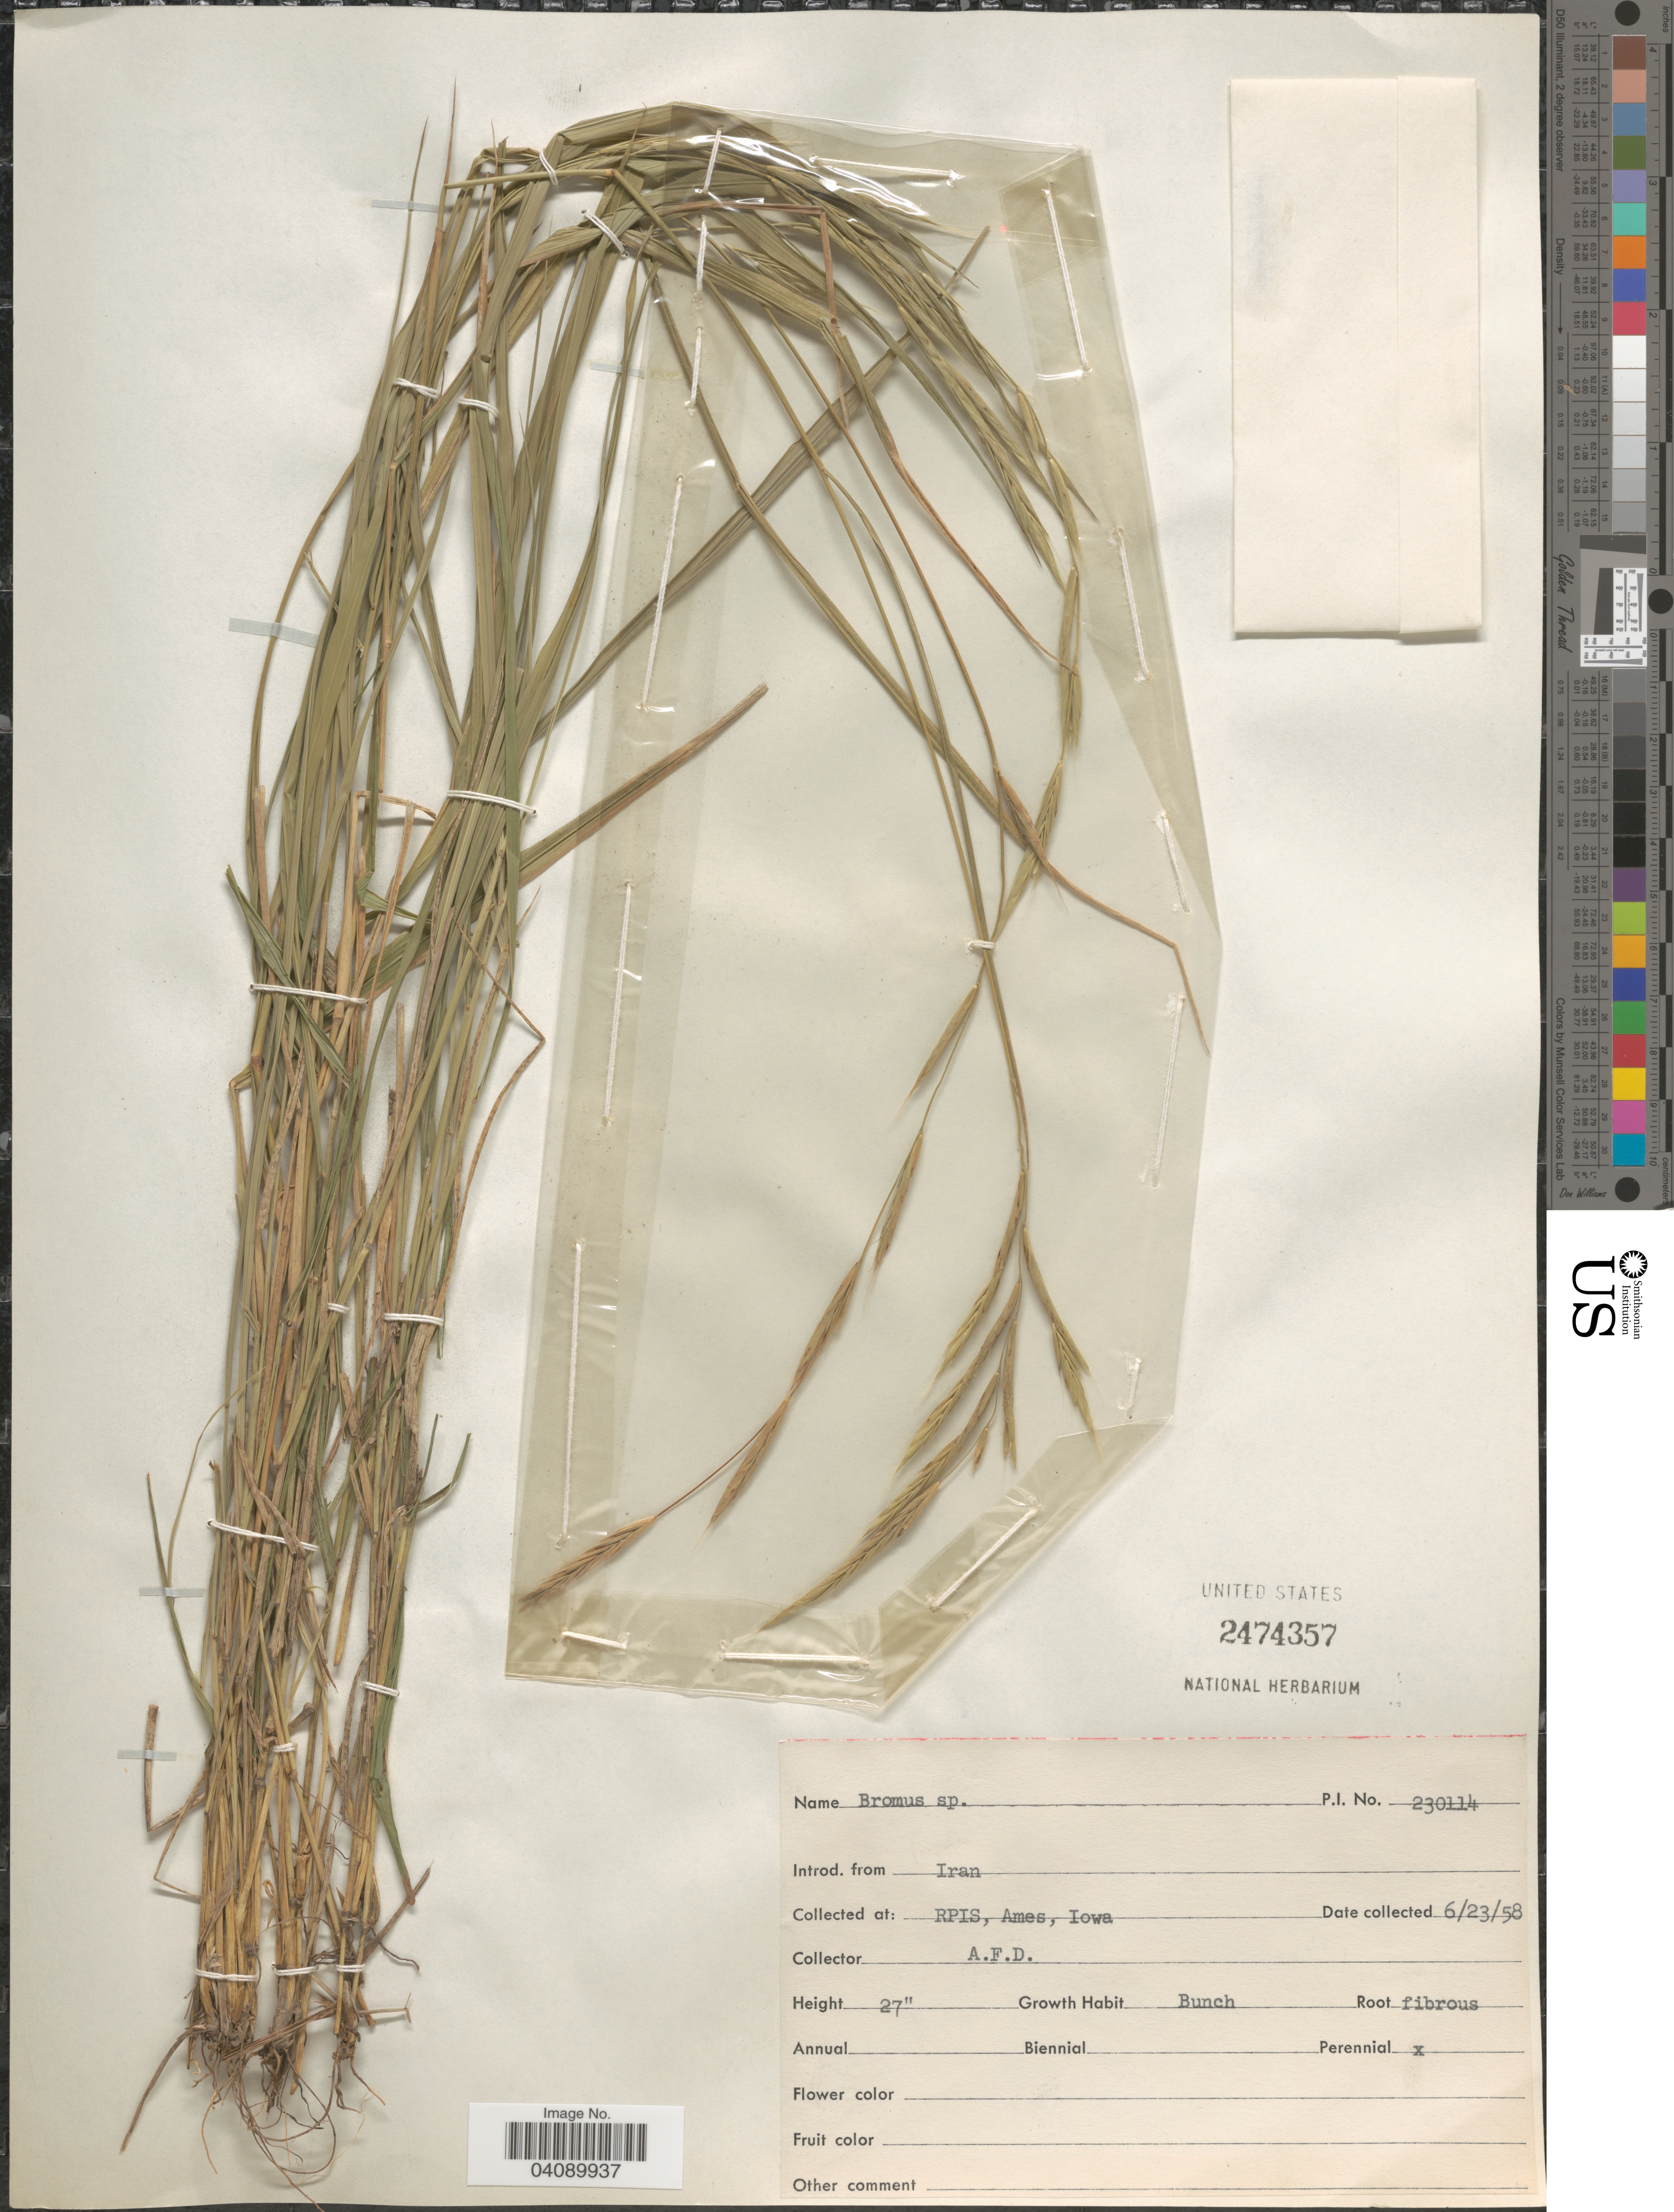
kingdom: Plantae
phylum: Tracheophyta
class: Liliopsida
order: Poales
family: Poaceae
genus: Bromus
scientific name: Bromus sp.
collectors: A. D.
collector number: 230114?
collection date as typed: Transcribed d/m/y: 23/6/58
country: United States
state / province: Iowa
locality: RPIS, Ames.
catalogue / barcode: US 2474357